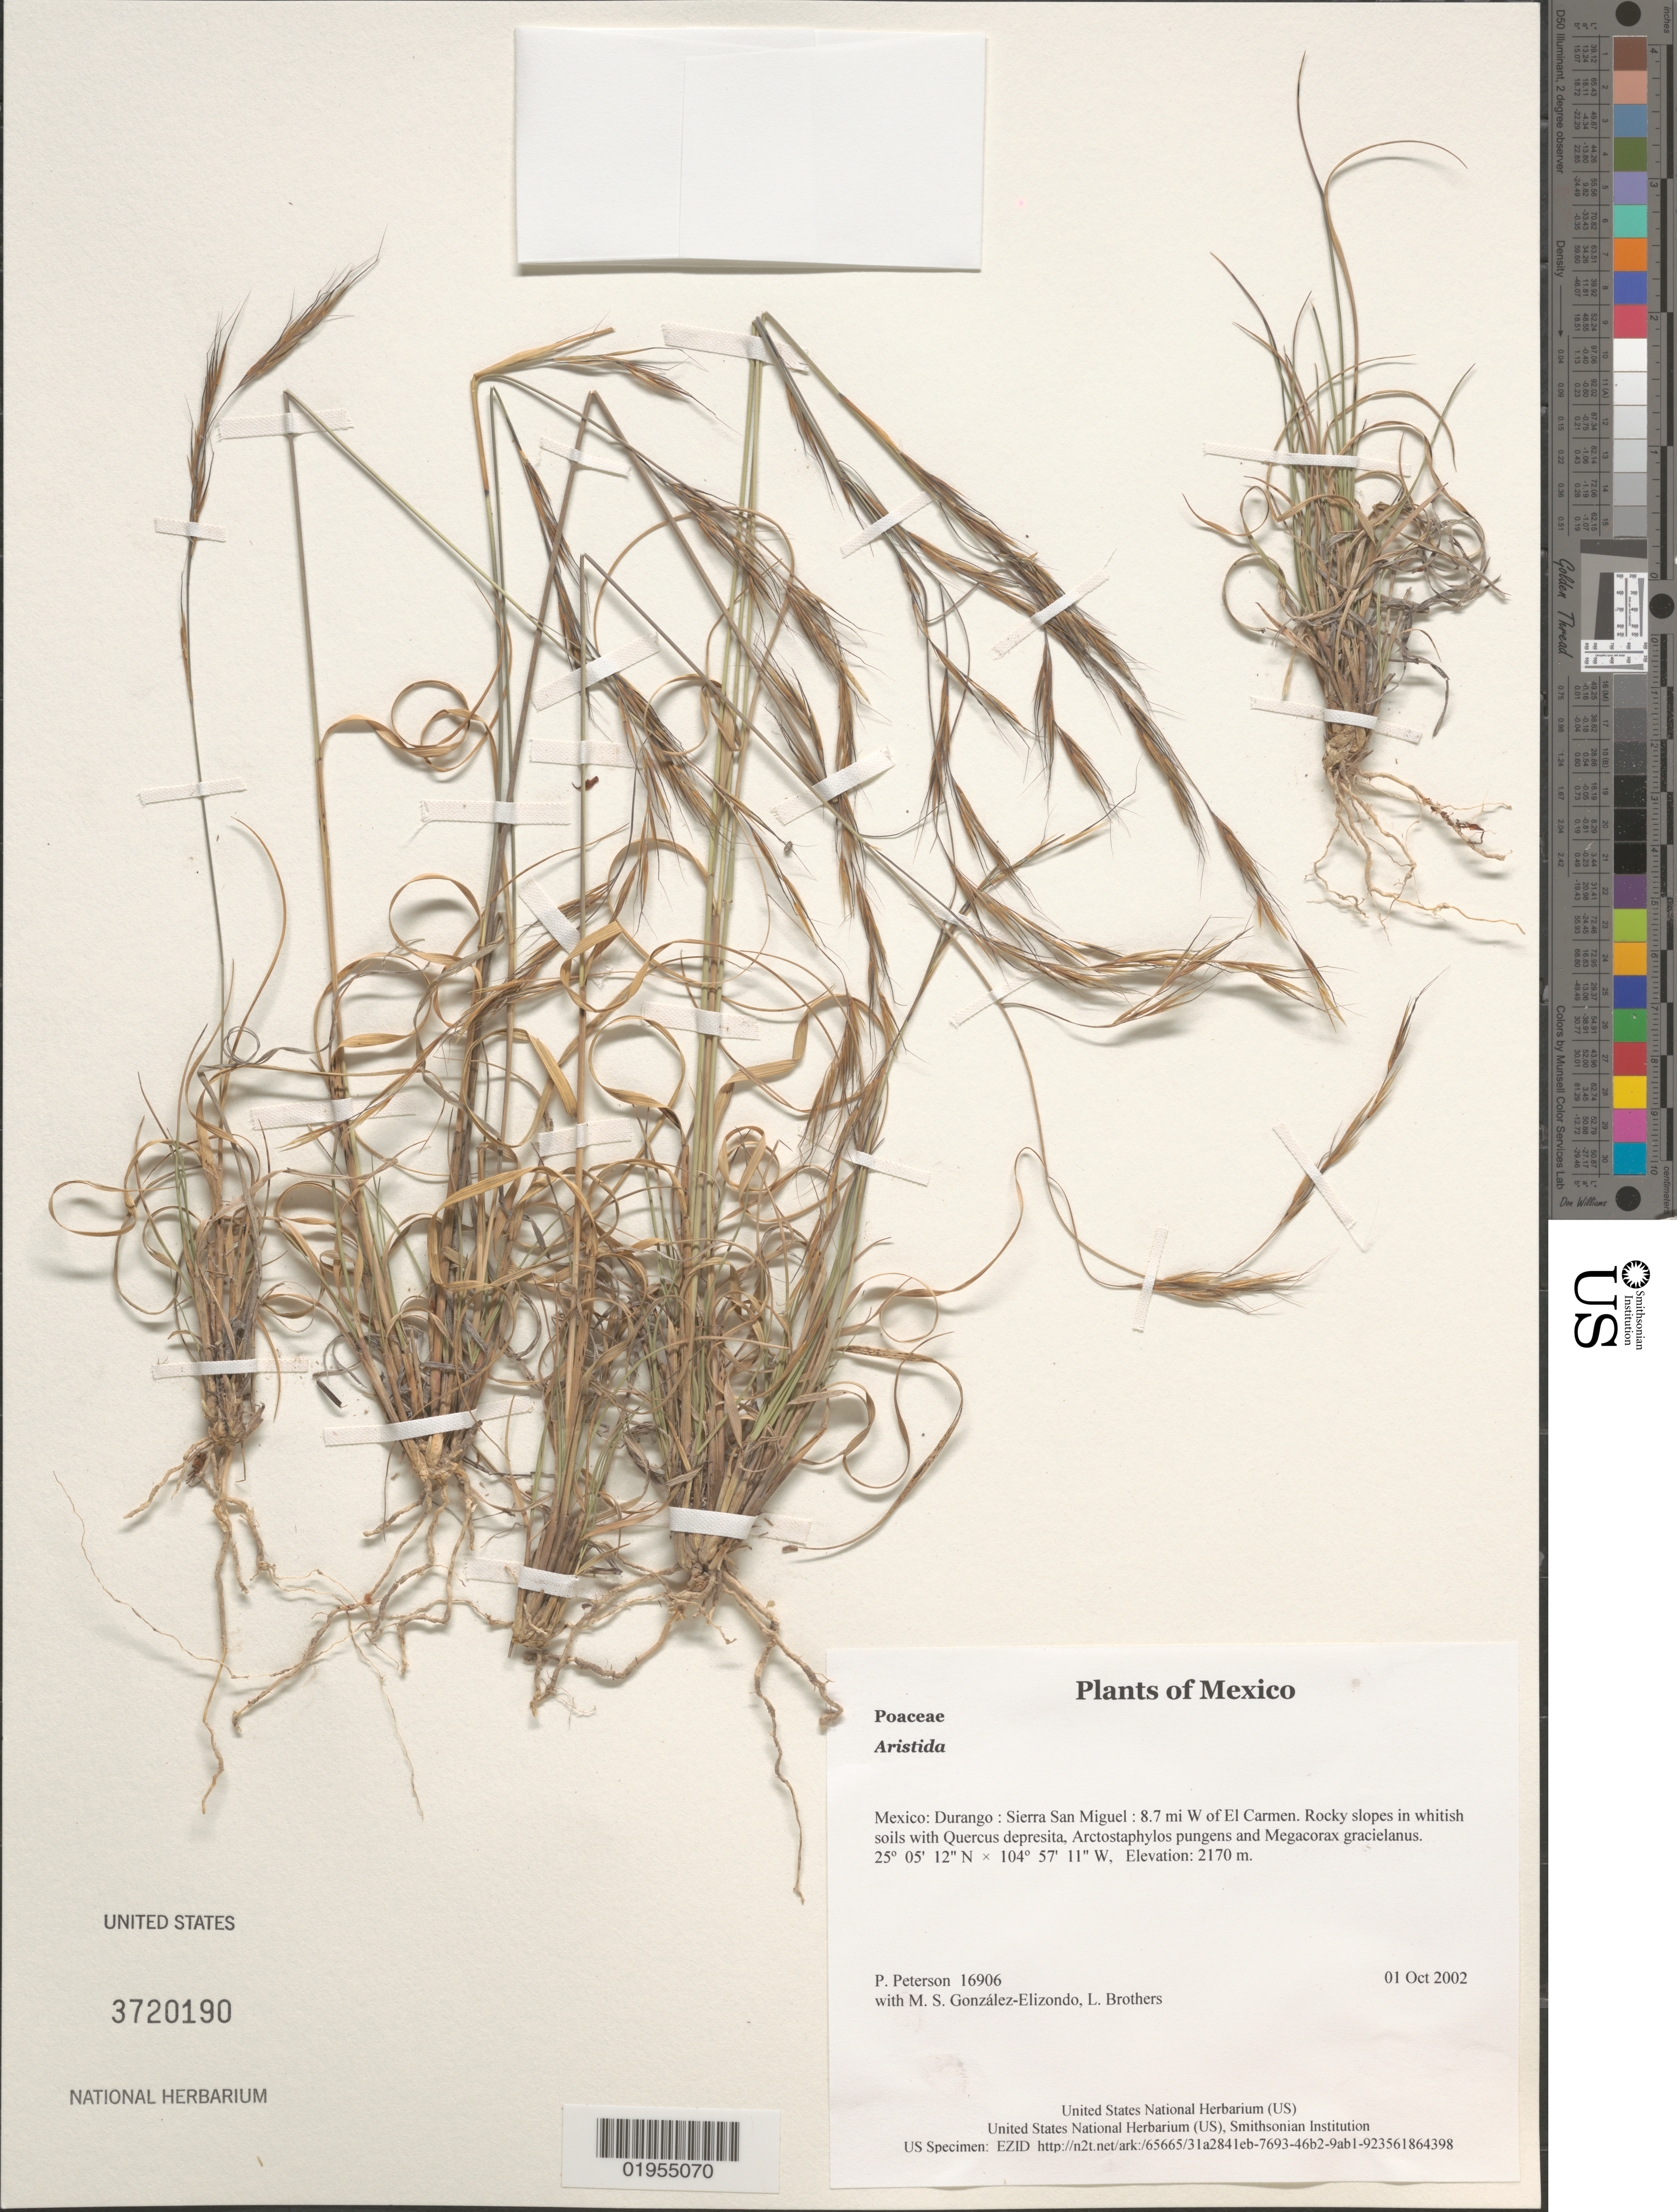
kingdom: Plantae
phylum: Tracheophyta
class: Liliopsida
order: Poales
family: Poaceae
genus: Aristida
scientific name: Aristida sp.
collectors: P. M. Peterson, M. S. González-Elizondo & L. E. Brothers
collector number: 16906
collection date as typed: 01 Oct 2002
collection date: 2002-10-01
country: Mexico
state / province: Durango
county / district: Sierra San Miguel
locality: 8.7 mi W of El Carmen. Rocky slopes in whitish soils with Quercus depresita, Arctostaphylos pungens and Megacorax gracielanus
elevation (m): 2170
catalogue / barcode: US 3720190